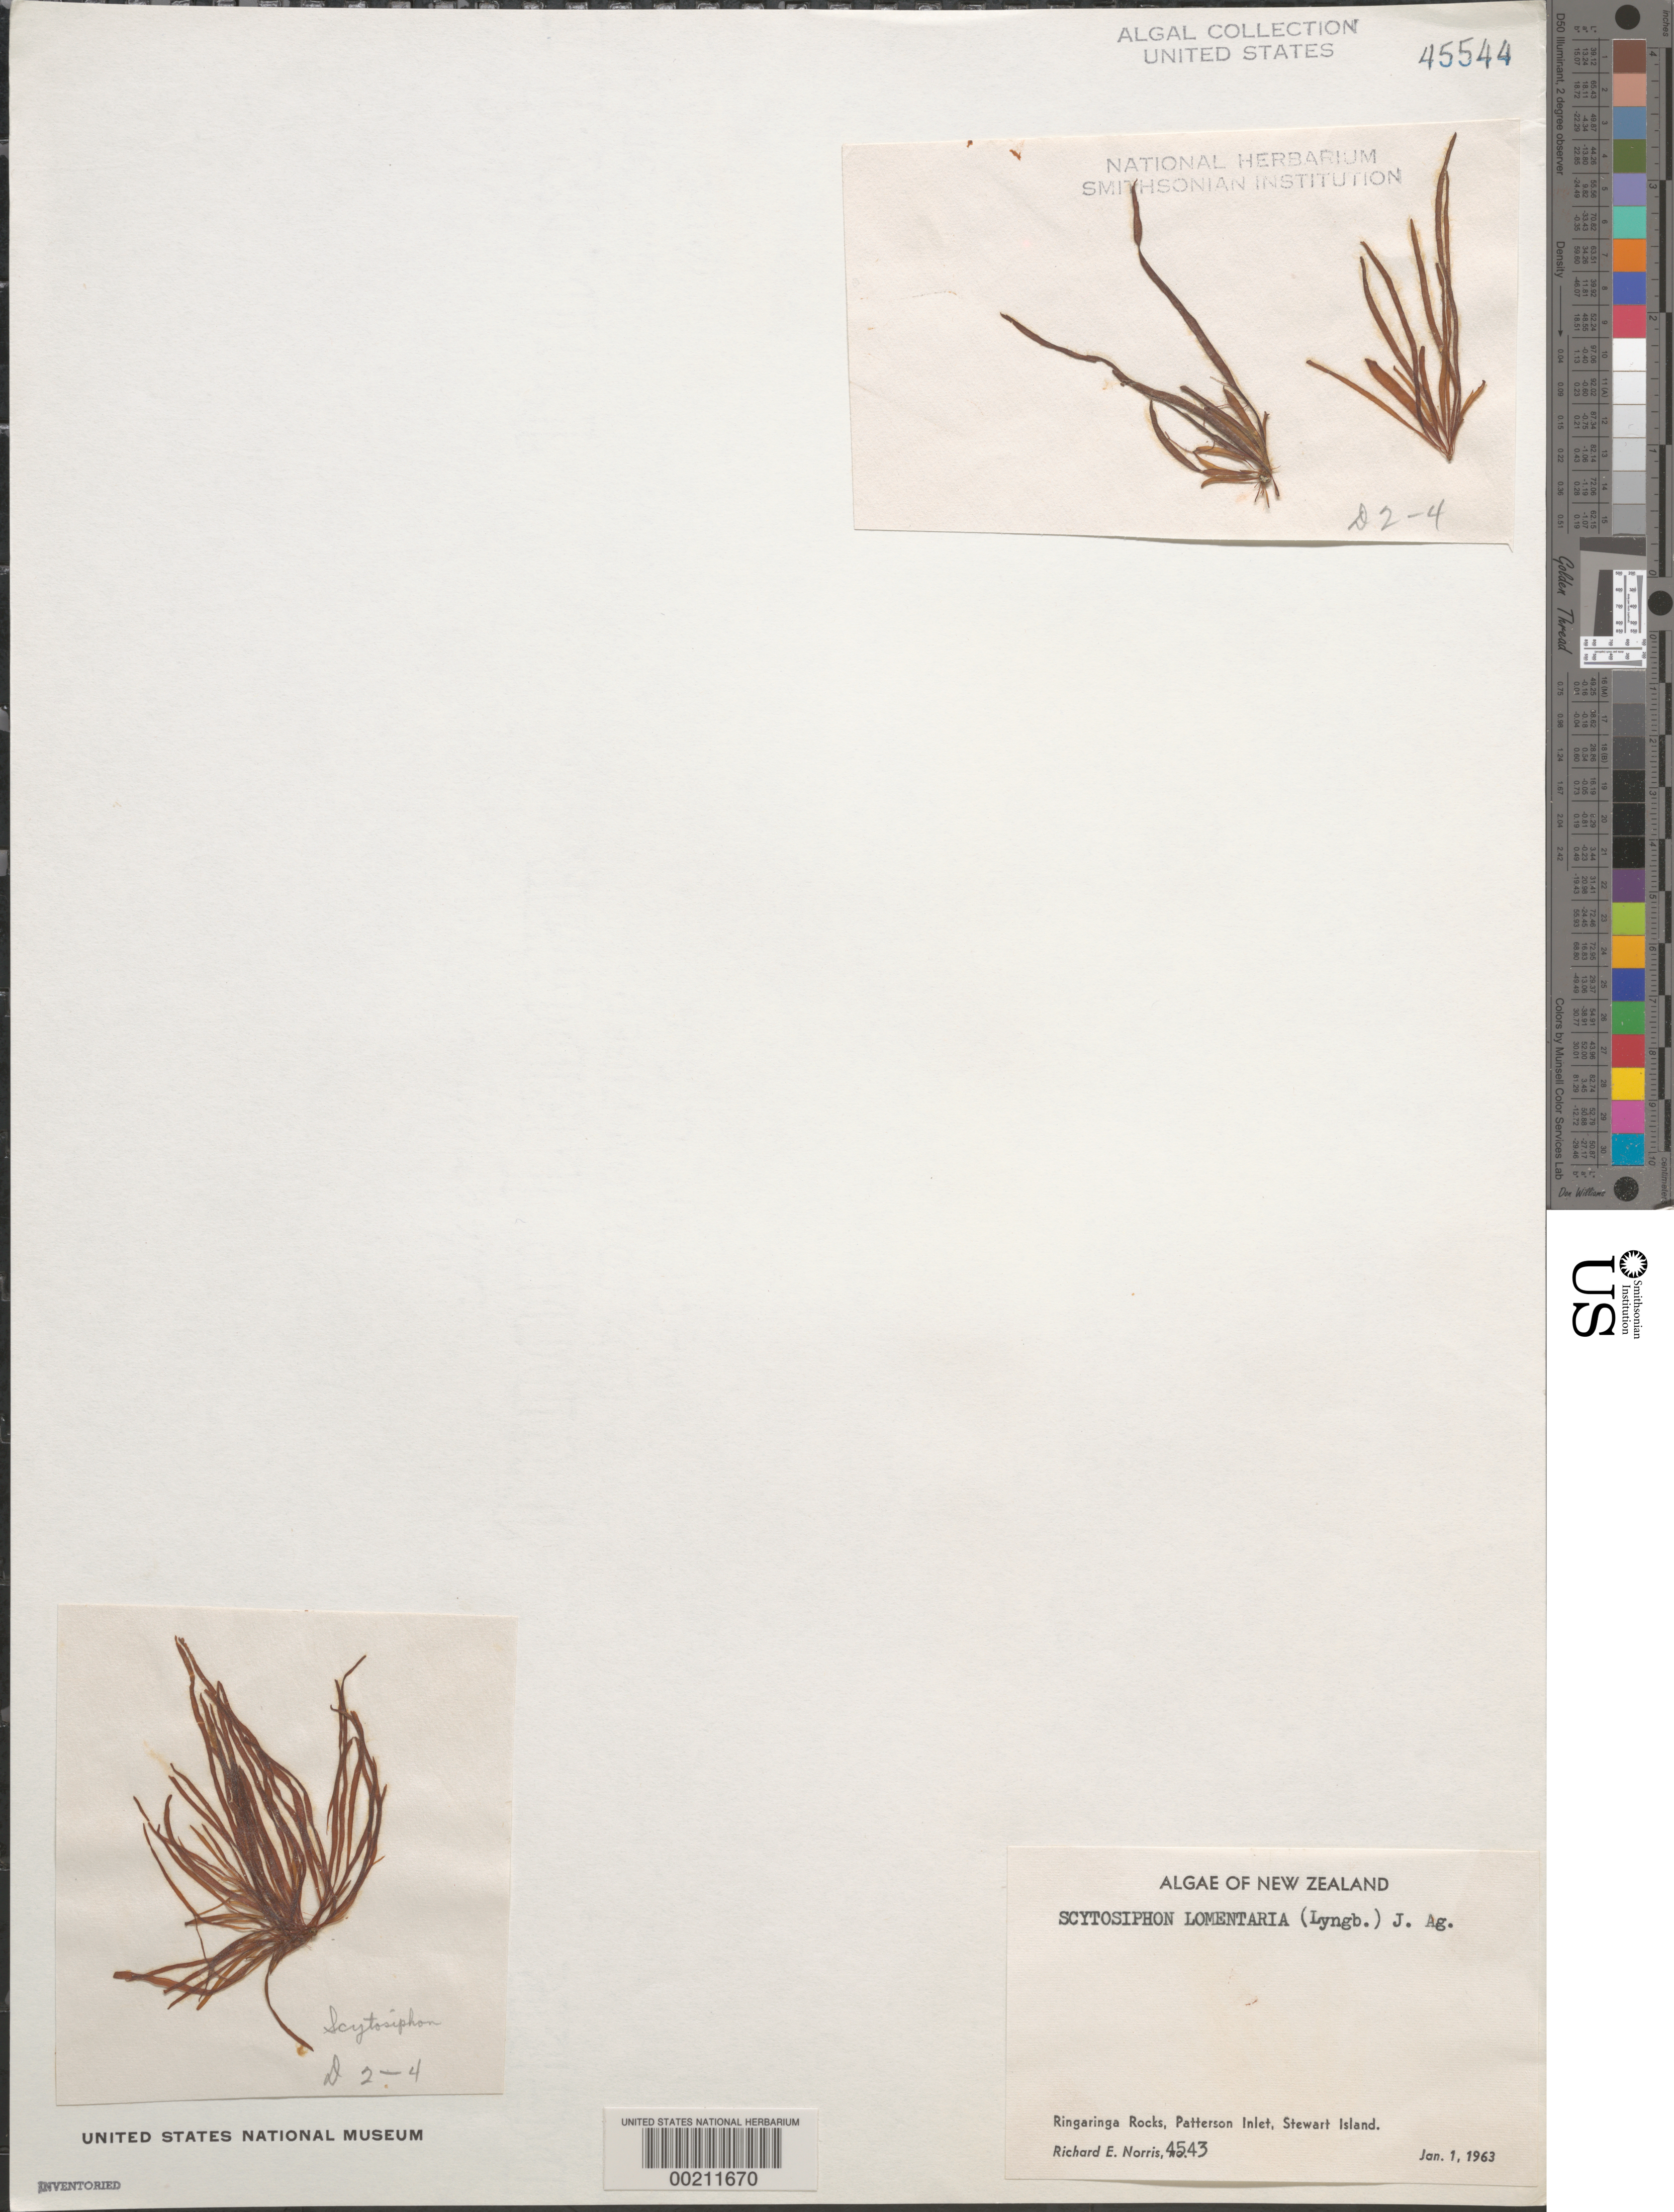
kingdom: Chromista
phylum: Ochrophyta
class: Phaeophyceae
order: Scytosiphonales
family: Scytosiphonaceae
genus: Scytosiphon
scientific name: Scytosiphon lomentaria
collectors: R. E. Norris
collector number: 4543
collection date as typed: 01 Jan 1963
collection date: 1963-01-01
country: New Zealand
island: Stewart Island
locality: Ringaringa Rocks, Paterson Inlet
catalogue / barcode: US 45544